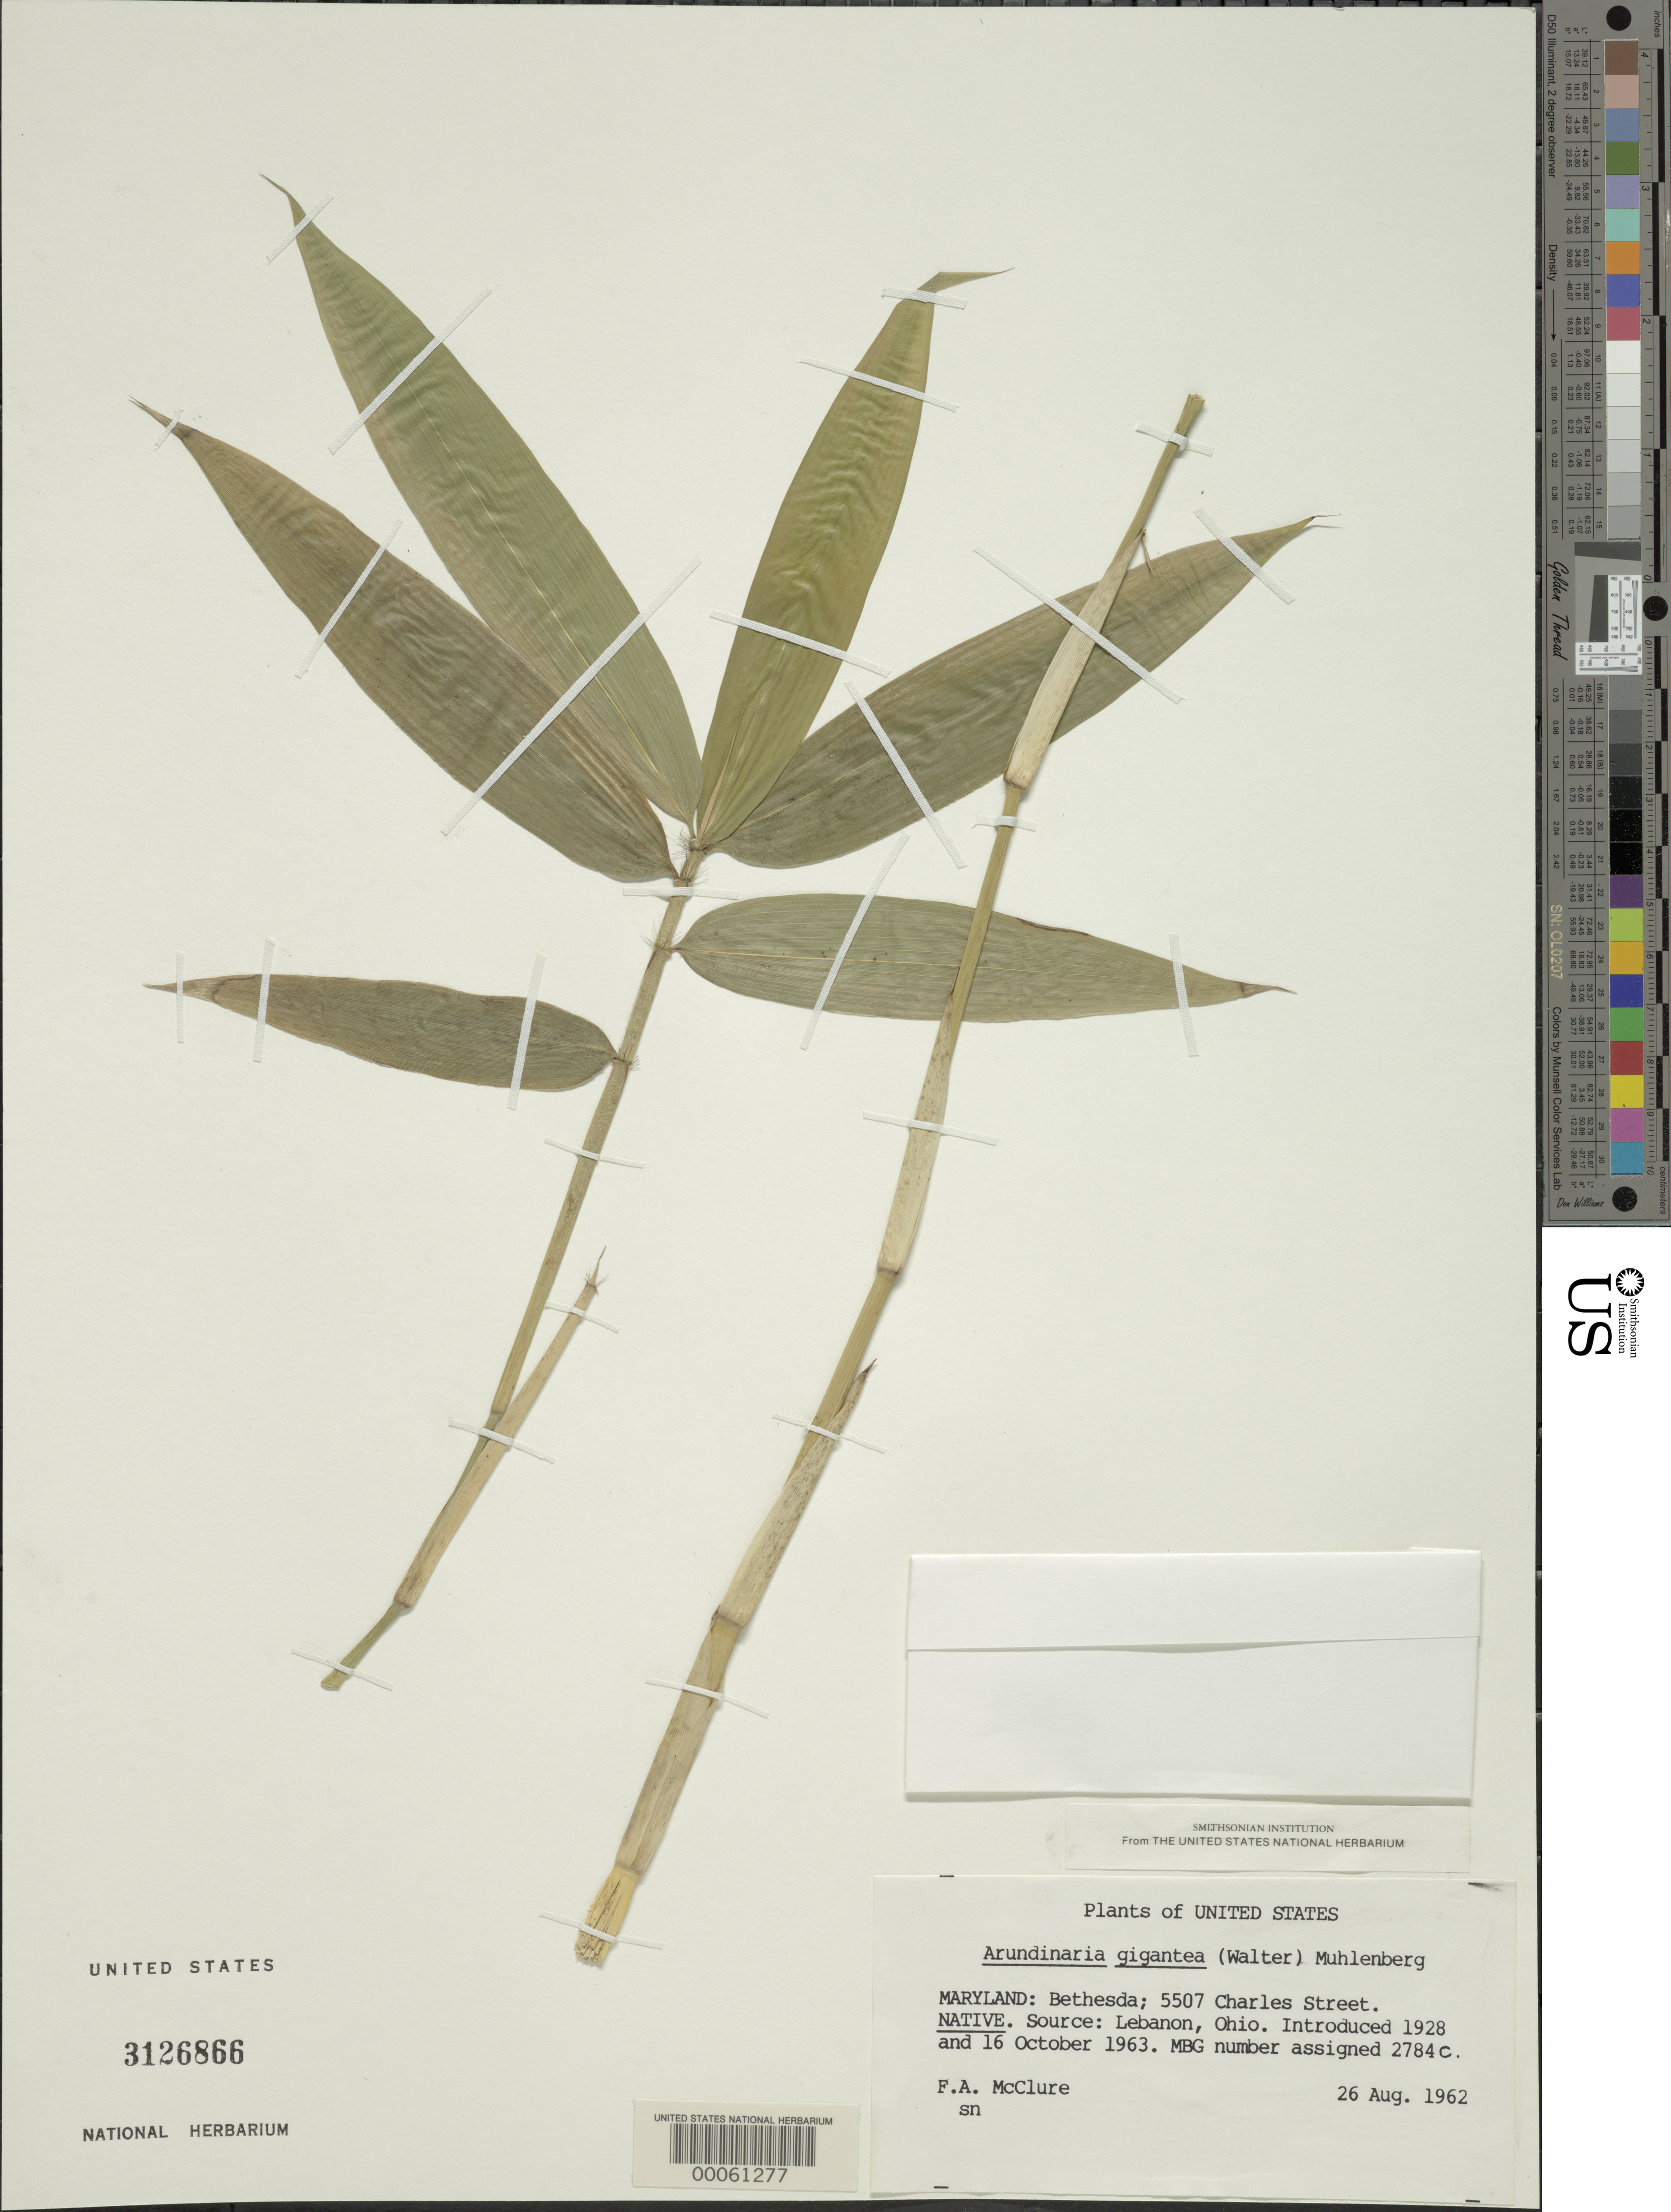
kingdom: Plantae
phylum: Tracheophyta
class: Liliopsida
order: Poales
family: Poaceae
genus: Arundinaria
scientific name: Arundinaria gigantea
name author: (Walter) Muhl.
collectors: F. A. McClure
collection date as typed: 26 Aug 1962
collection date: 1962-08-26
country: United States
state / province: Maryland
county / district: Montgomery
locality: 5507 Charles Street, Bethesda (McClure's garden)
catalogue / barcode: US 3126866